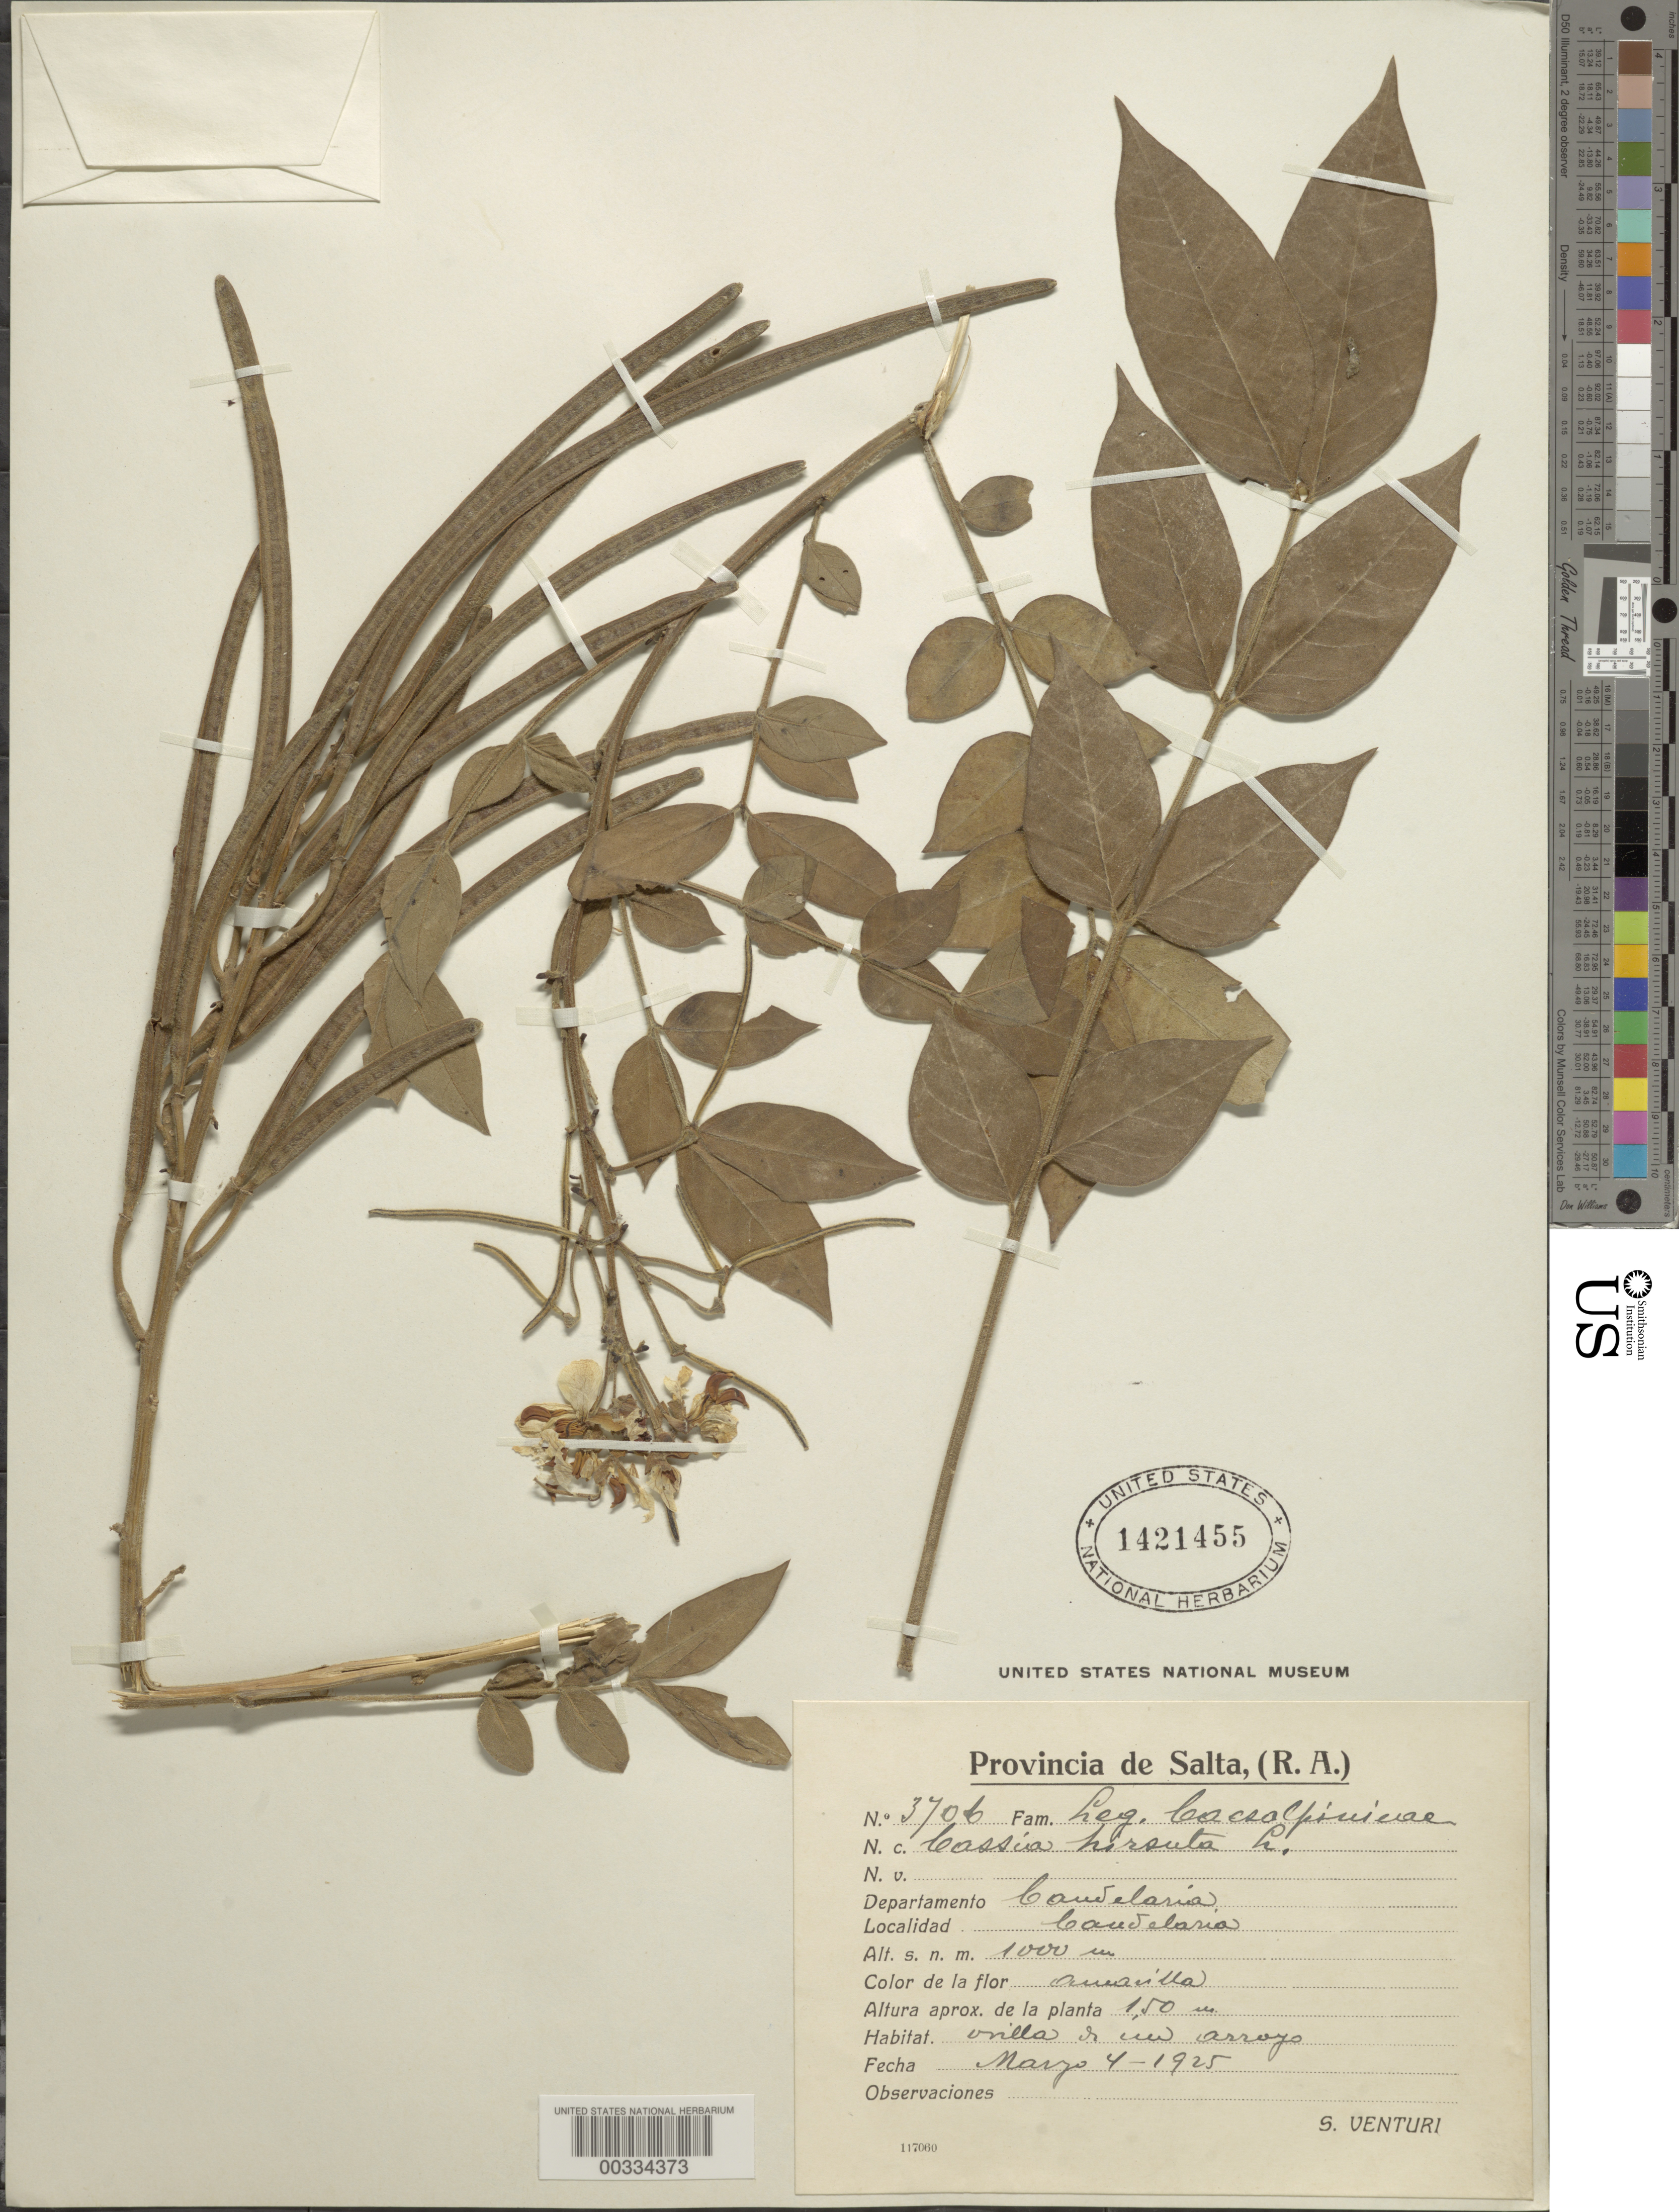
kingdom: Plantae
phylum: Tracheophyta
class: Magnoliopsida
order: Fabales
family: Fabaceae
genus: Senna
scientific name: Senna hirsuta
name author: (L.) H.S. Irwin & Barneby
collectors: S. Venturi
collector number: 3706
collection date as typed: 04 May 1925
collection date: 1925-05-04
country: Argentina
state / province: Salta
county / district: Candelaria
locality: Candelaria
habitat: Edge of arroyo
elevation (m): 1000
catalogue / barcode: US 1421455